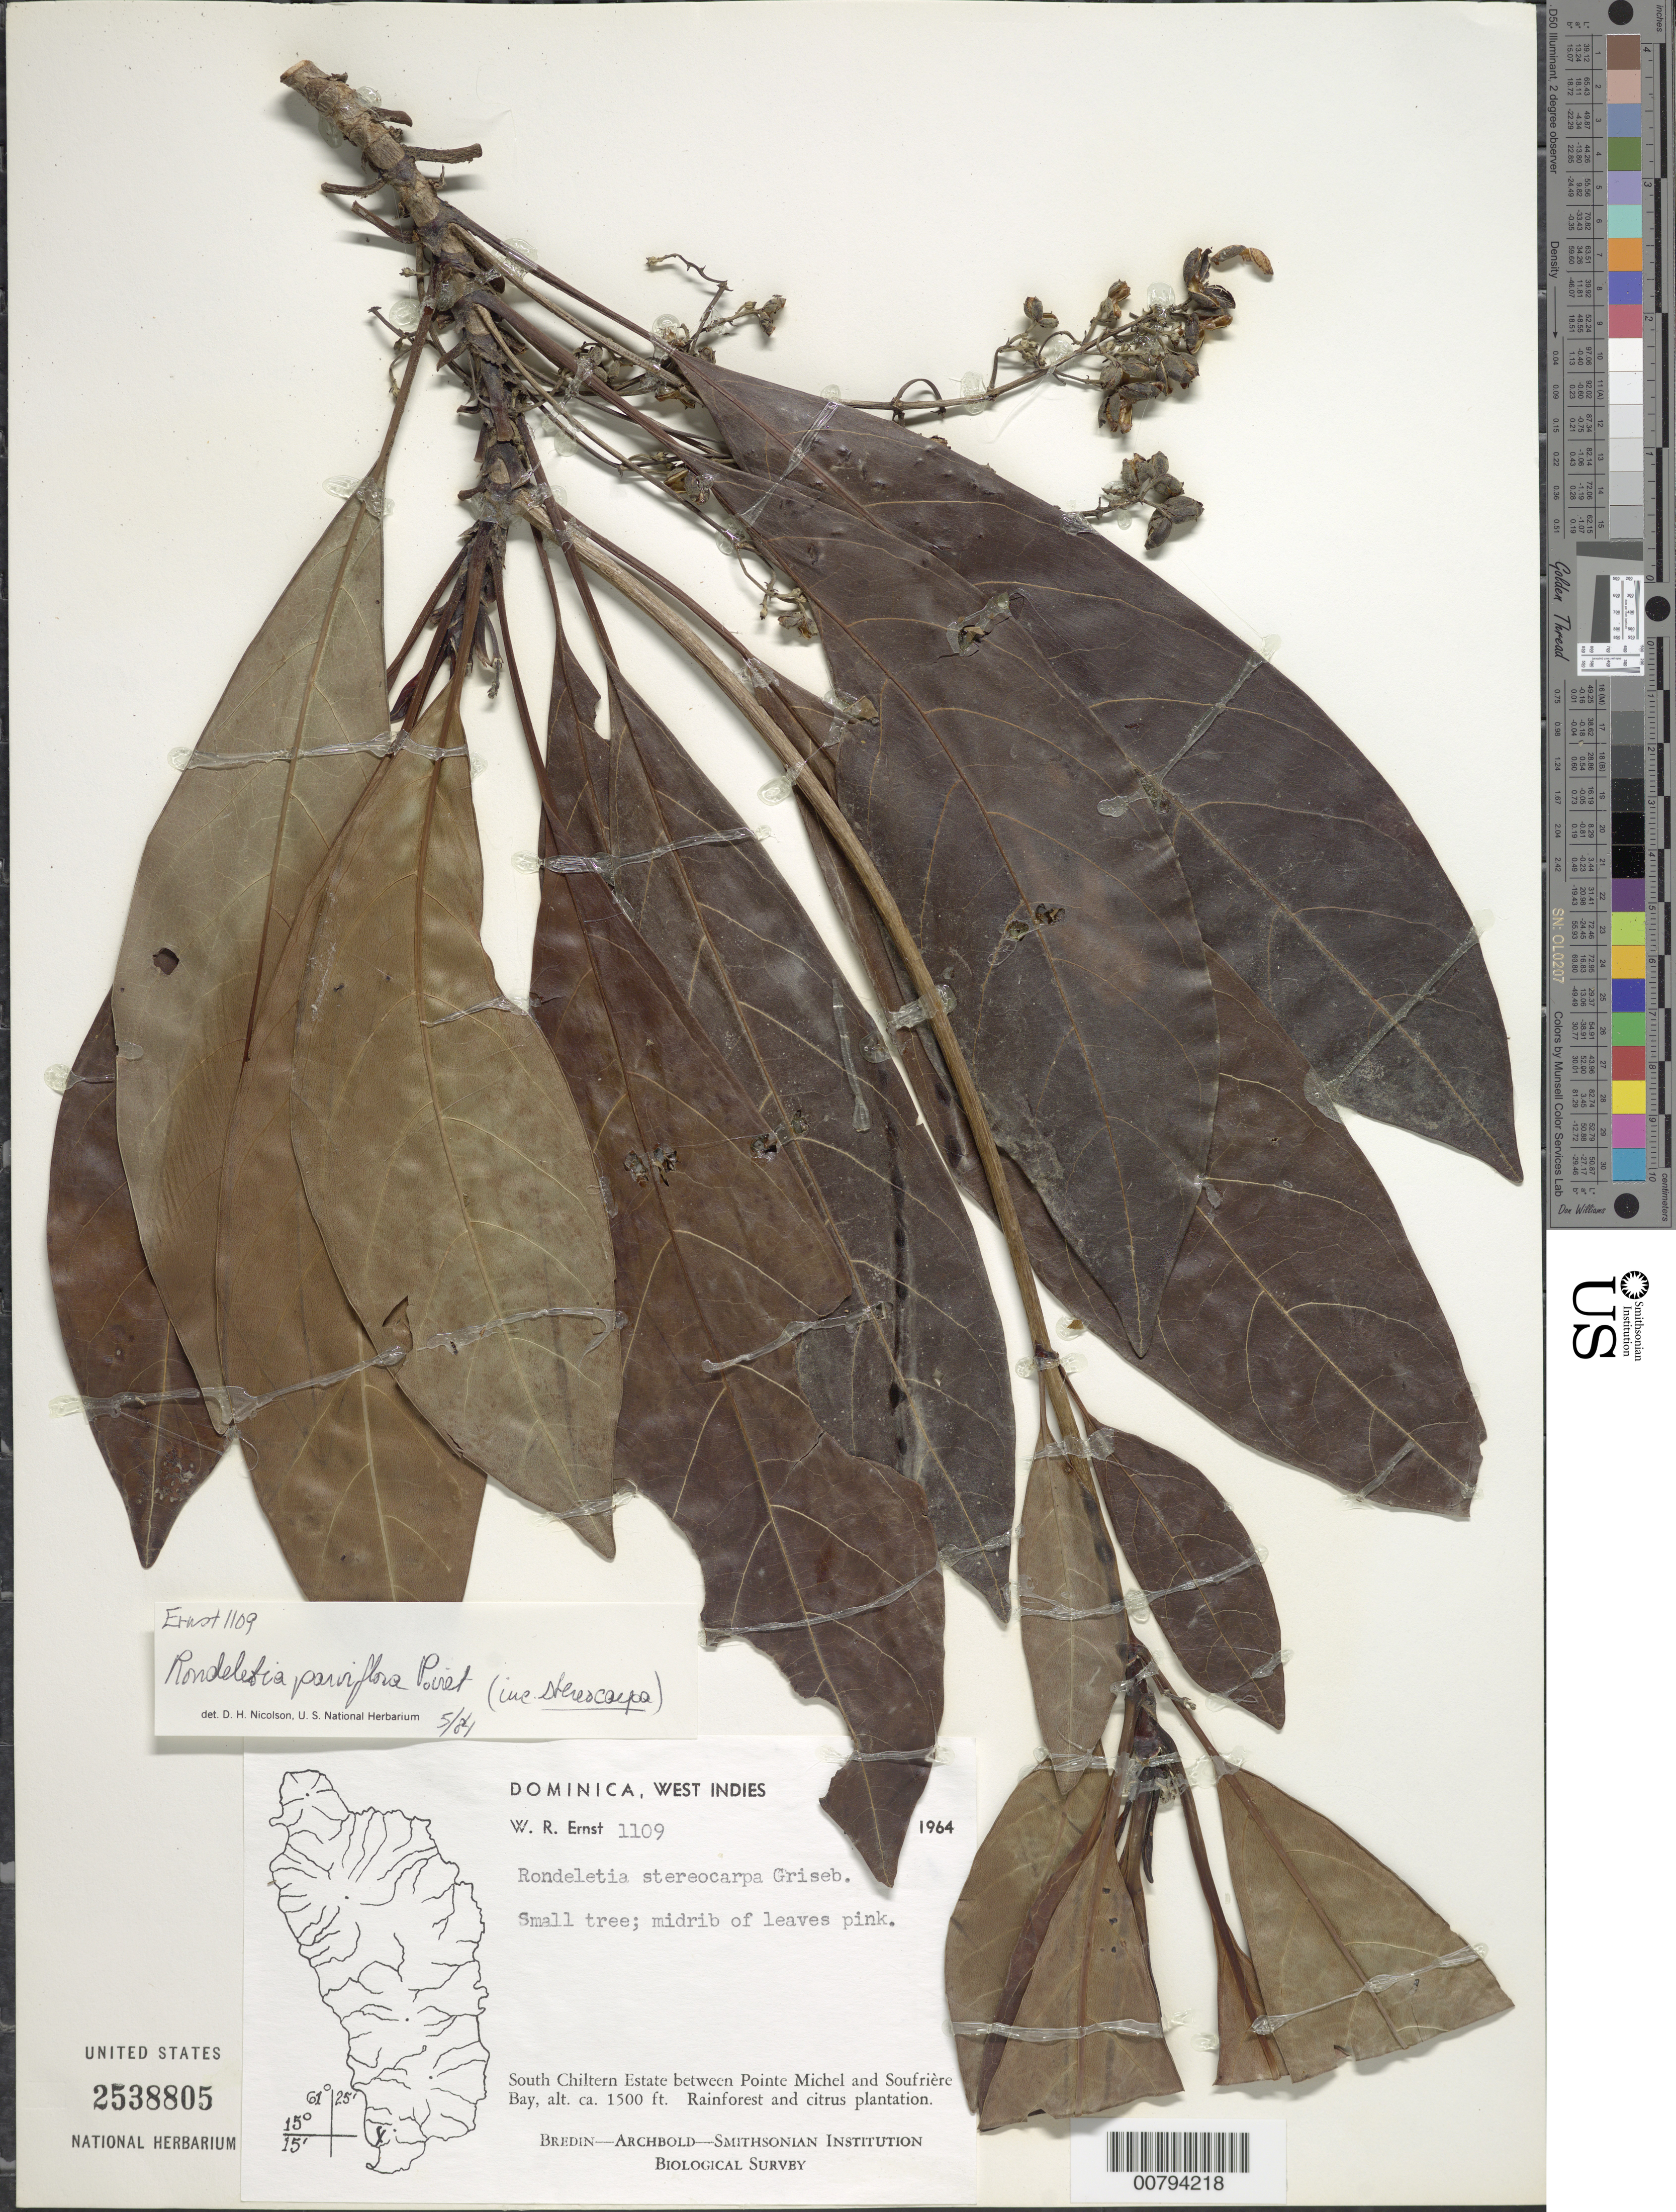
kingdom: Plantae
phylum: Tracheophyta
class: Magnoliopsida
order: Gentianales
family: Rubiaceae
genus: Rondeletia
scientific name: Rondeletia parviflora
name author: Poir.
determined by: Nicolson, Dan H.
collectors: W. R. Ernst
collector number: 1109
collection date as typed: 16 Apr 1964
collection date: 1964-04-16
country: Dominica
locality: South Chiltern Estate between Pointe Michel and Soufrière Bay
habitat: Rainforest and citrus plantation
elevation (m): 457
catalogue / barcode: US 2538805